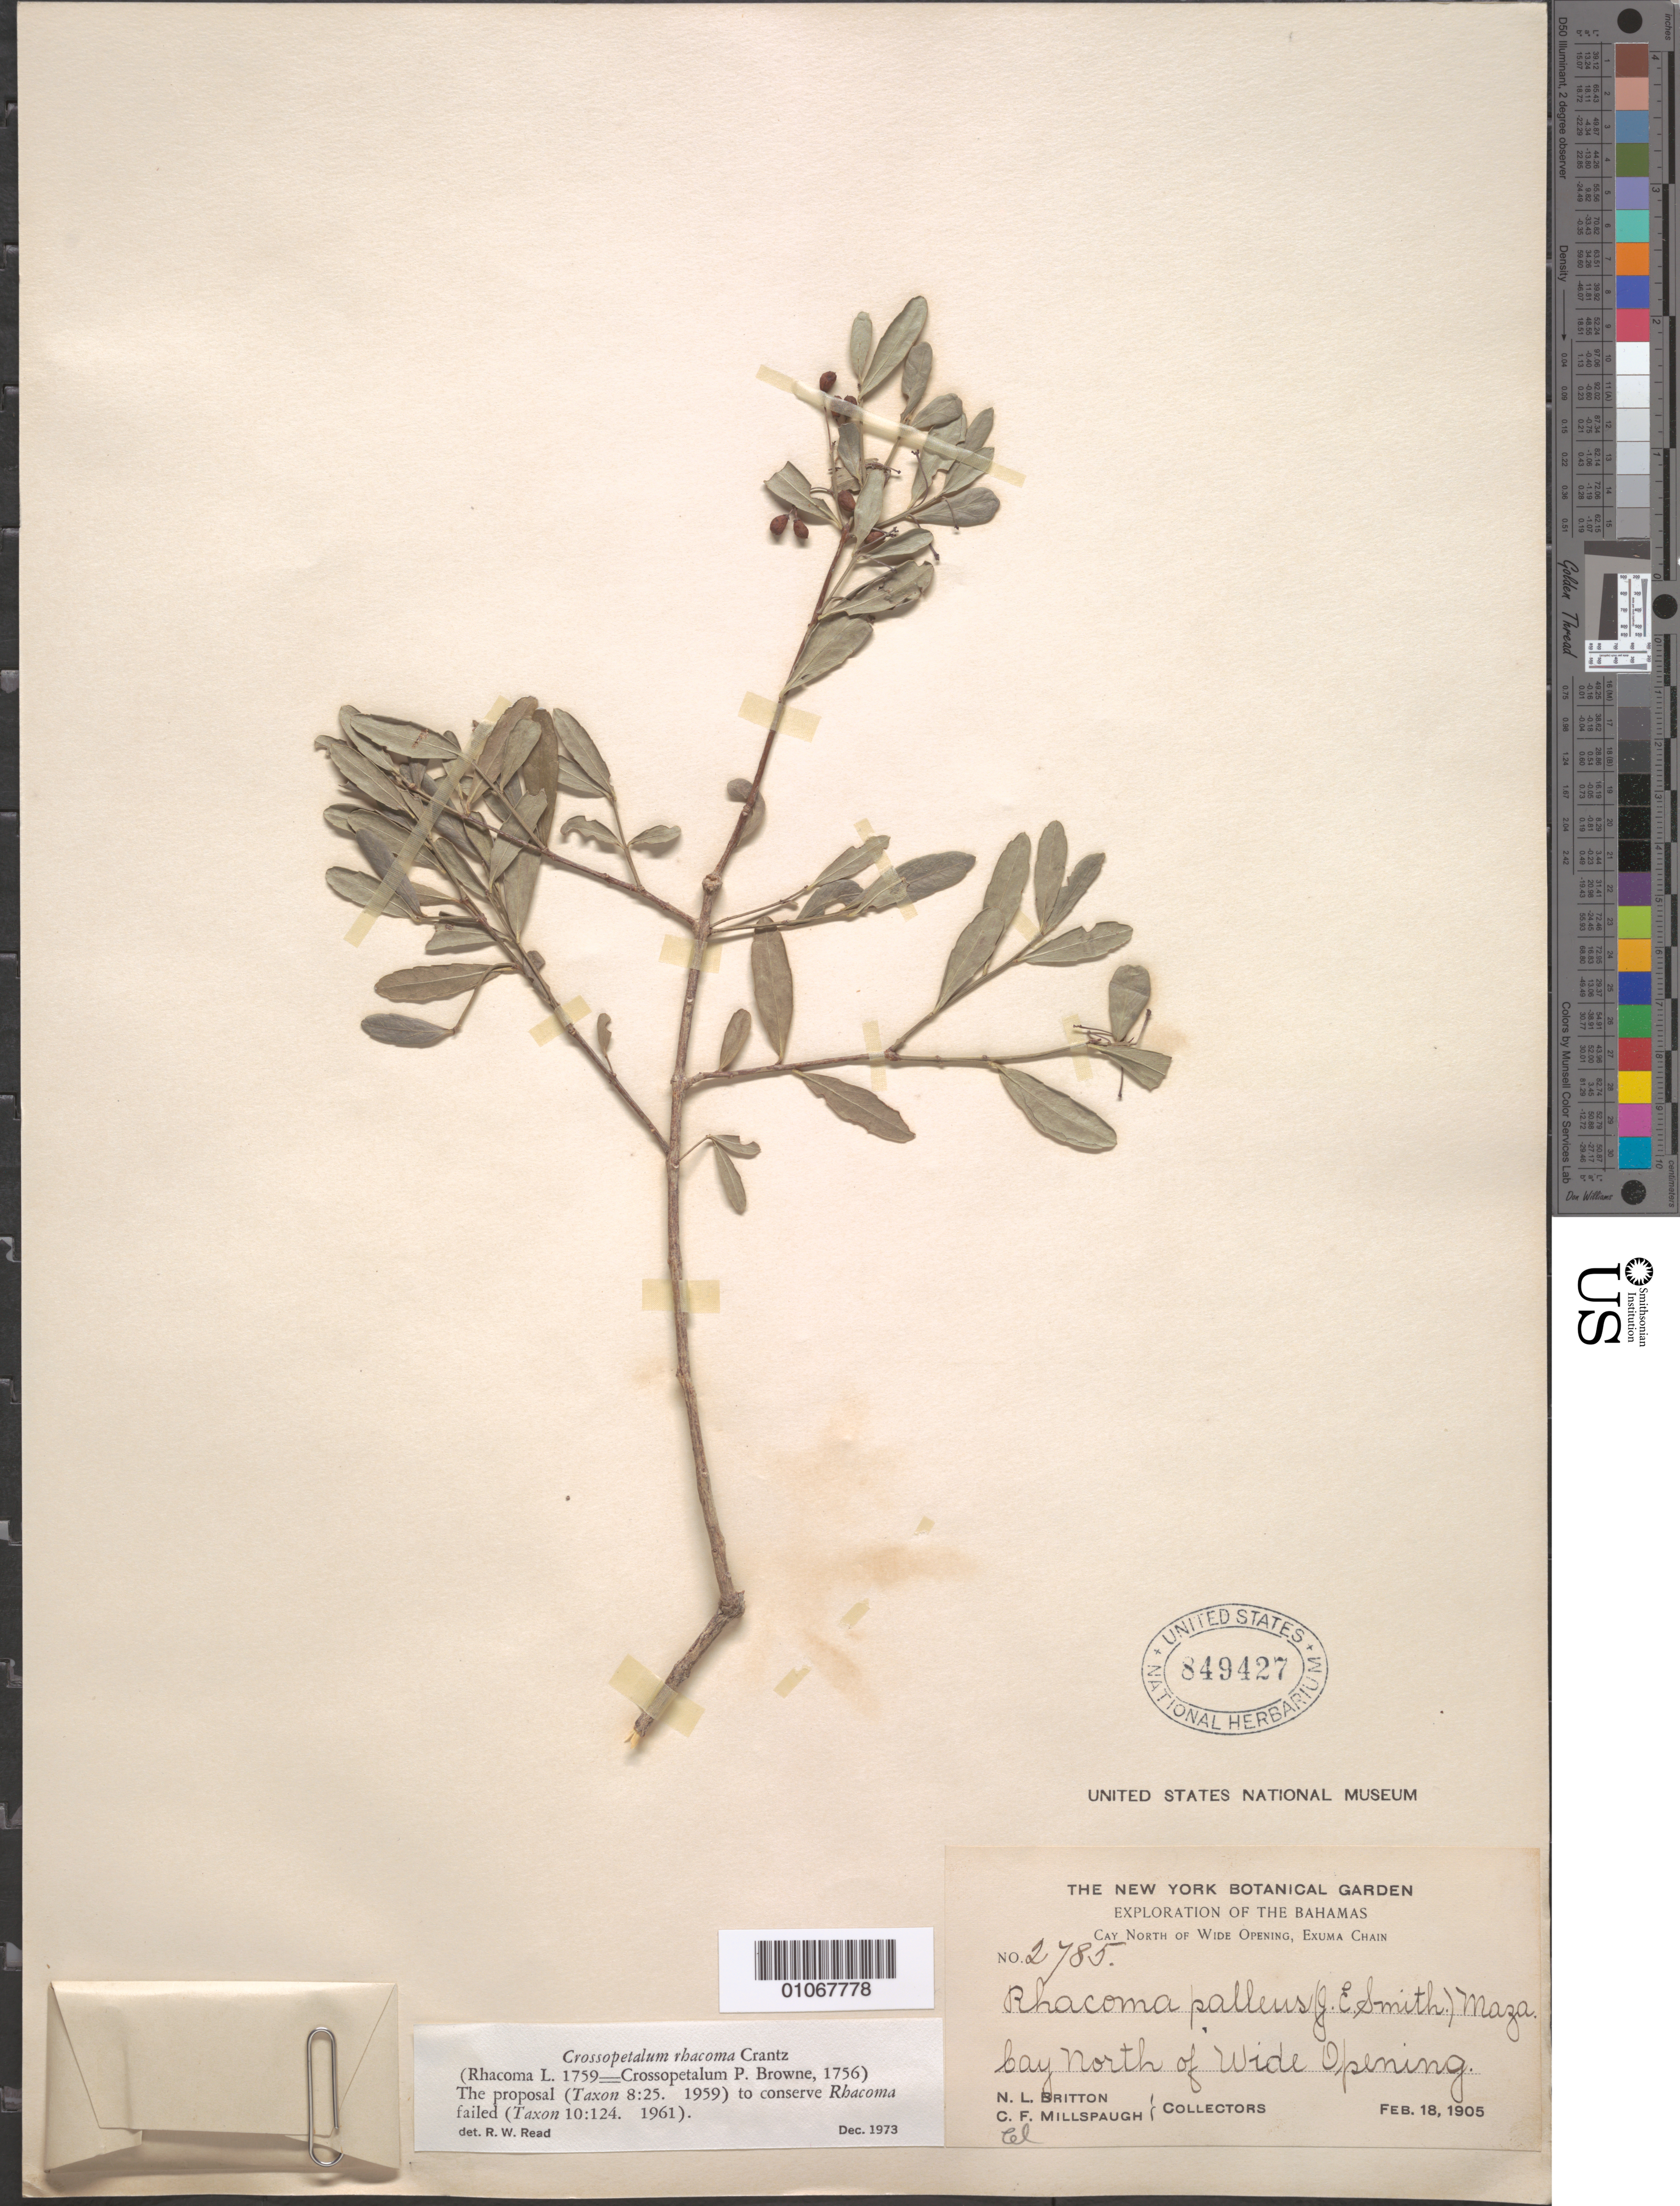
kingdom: Plantae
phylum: Tracheophyta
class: Magnoliopsida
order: Celastrales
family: Celastraceae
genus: Crossopetalum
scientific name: Crossopetalum rhacoma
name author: Crantz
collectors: N. Britton & C. F. Millspaugh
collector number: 2785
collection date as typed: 18 Feb 1905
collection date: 1905-02-18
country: Bahamas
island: Exuma Chain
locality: Cay North of wide opening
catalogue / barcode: US 849427